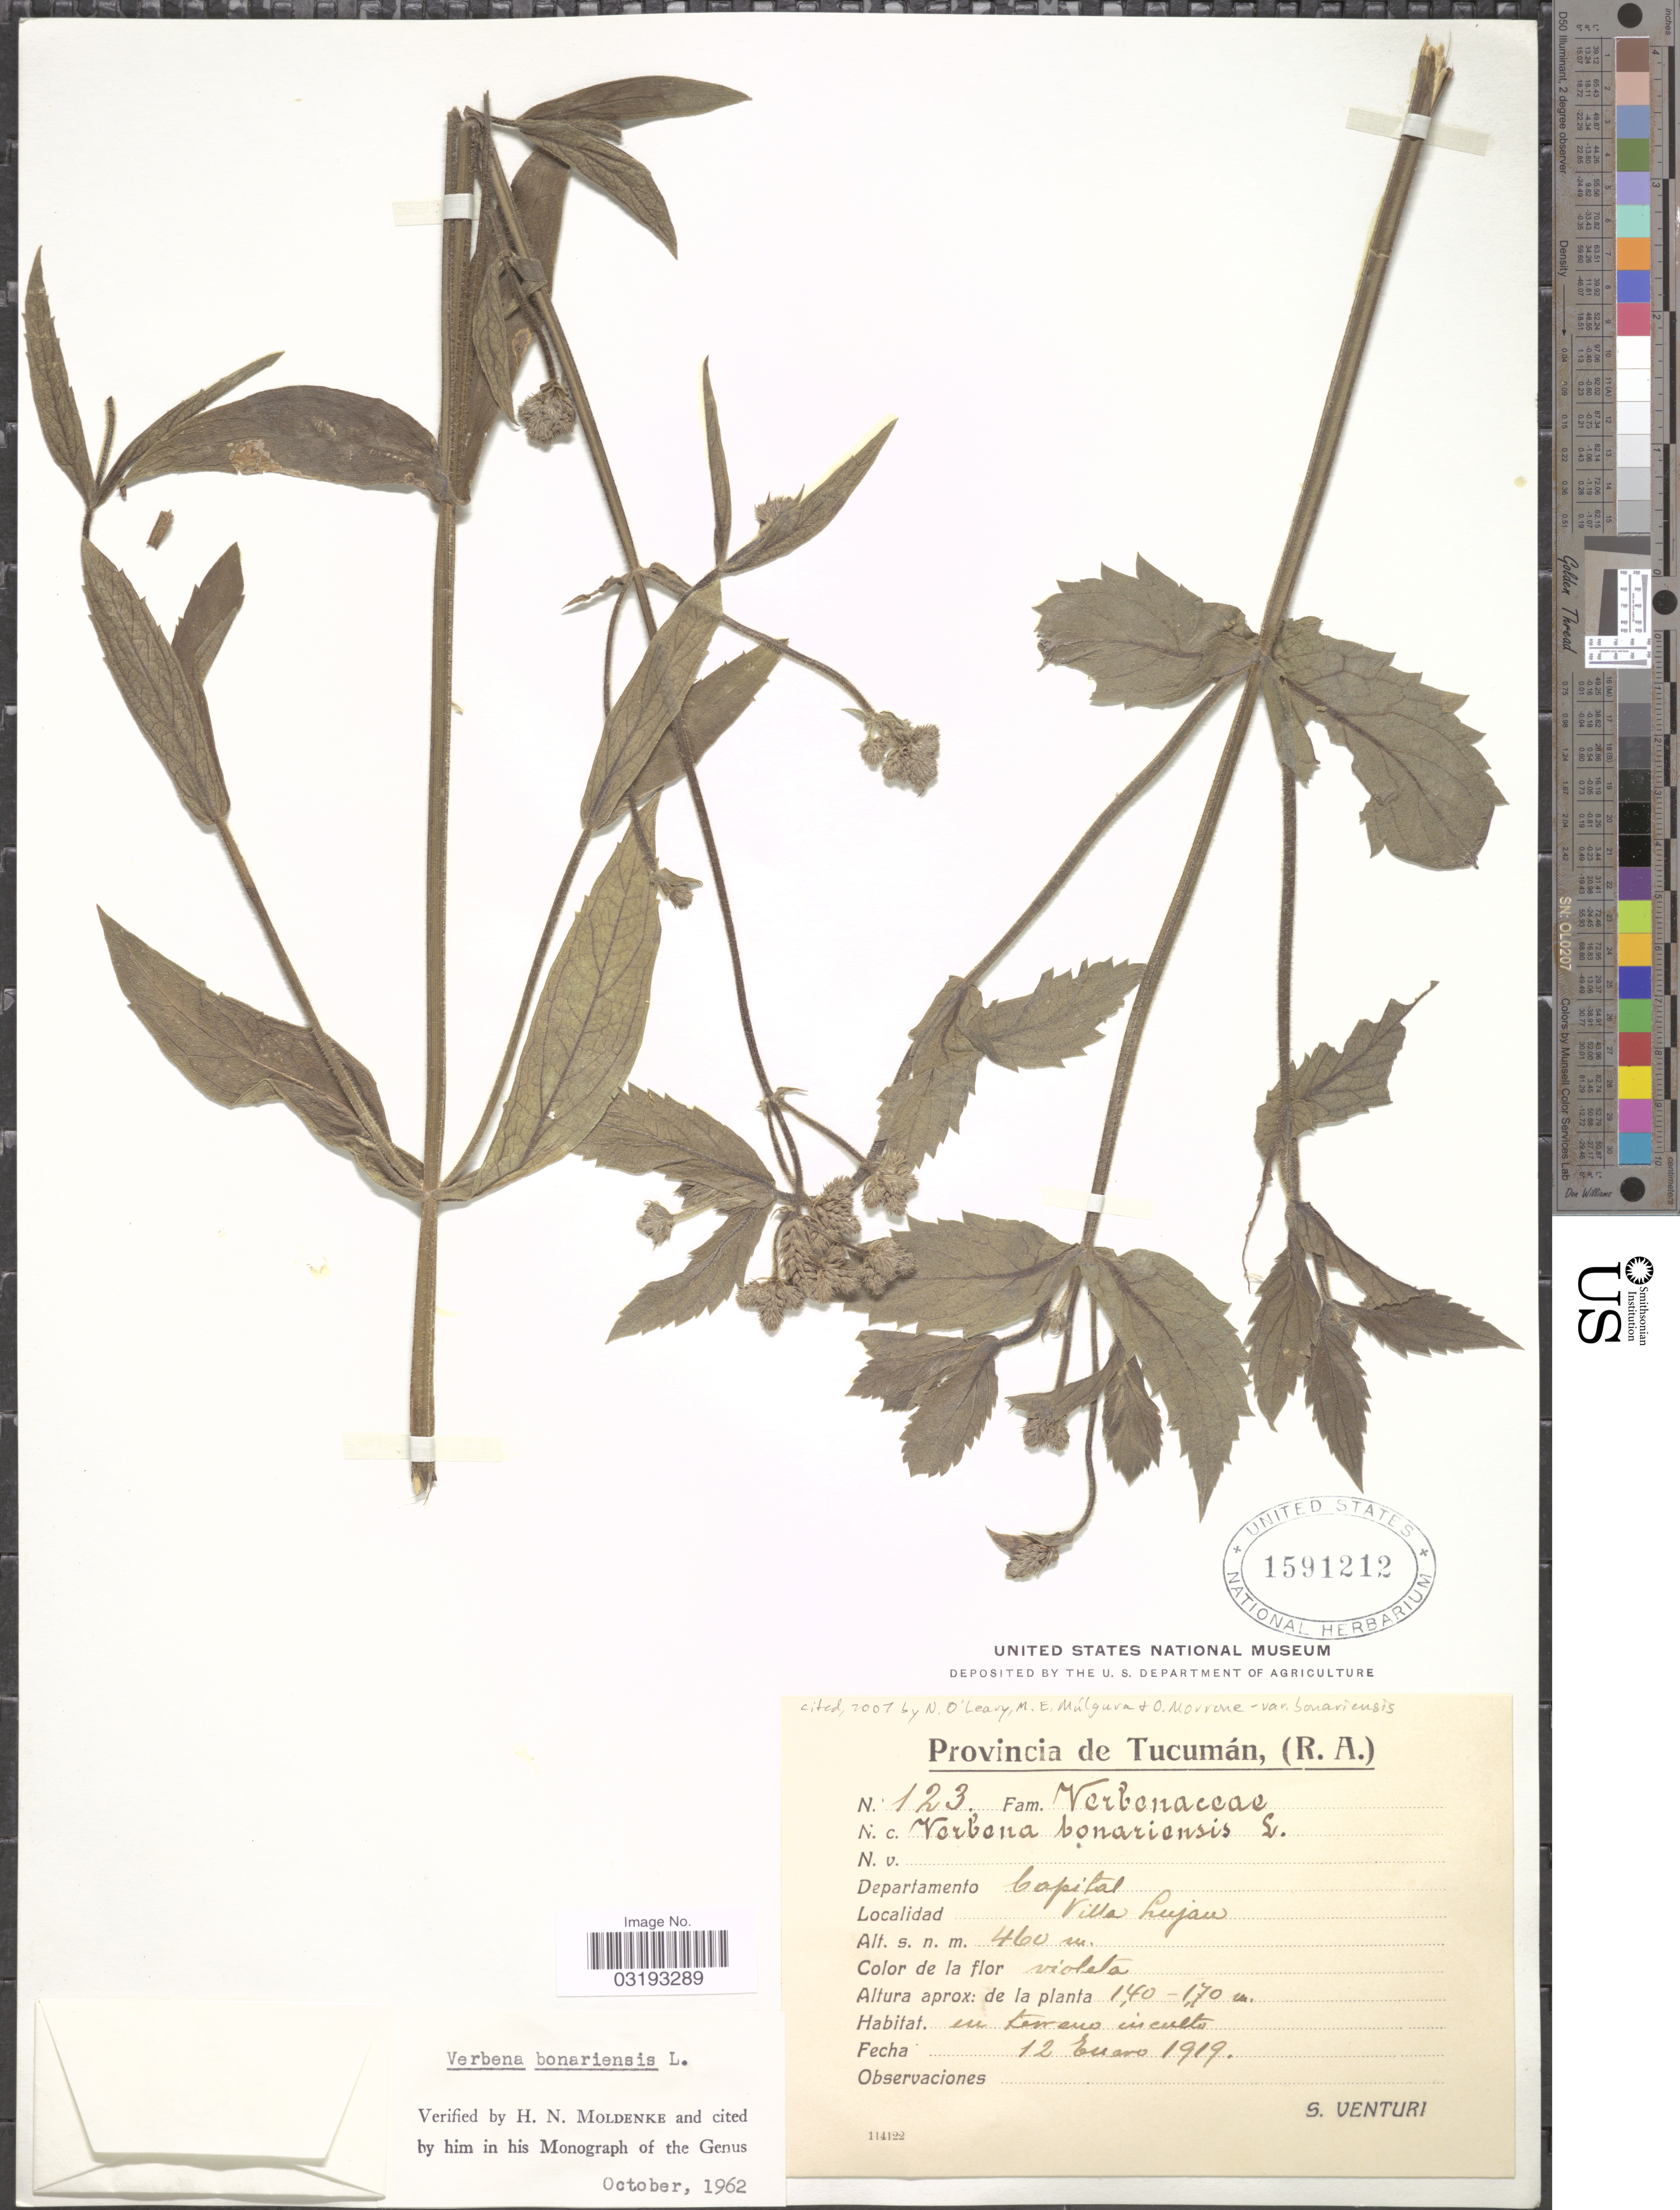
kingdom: Plantae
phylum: Tracheophyta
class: Magnoliopsida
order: Lamiales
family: Verbenaceae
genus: Verbena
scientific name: Verbena bonariensis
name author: L.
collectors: S. Venturi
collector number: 123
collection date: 1919-01-12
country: Argentina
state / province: Tucuman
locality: Departamento Capital. Villa Lujan.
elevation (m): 460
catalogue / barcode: US 1591212